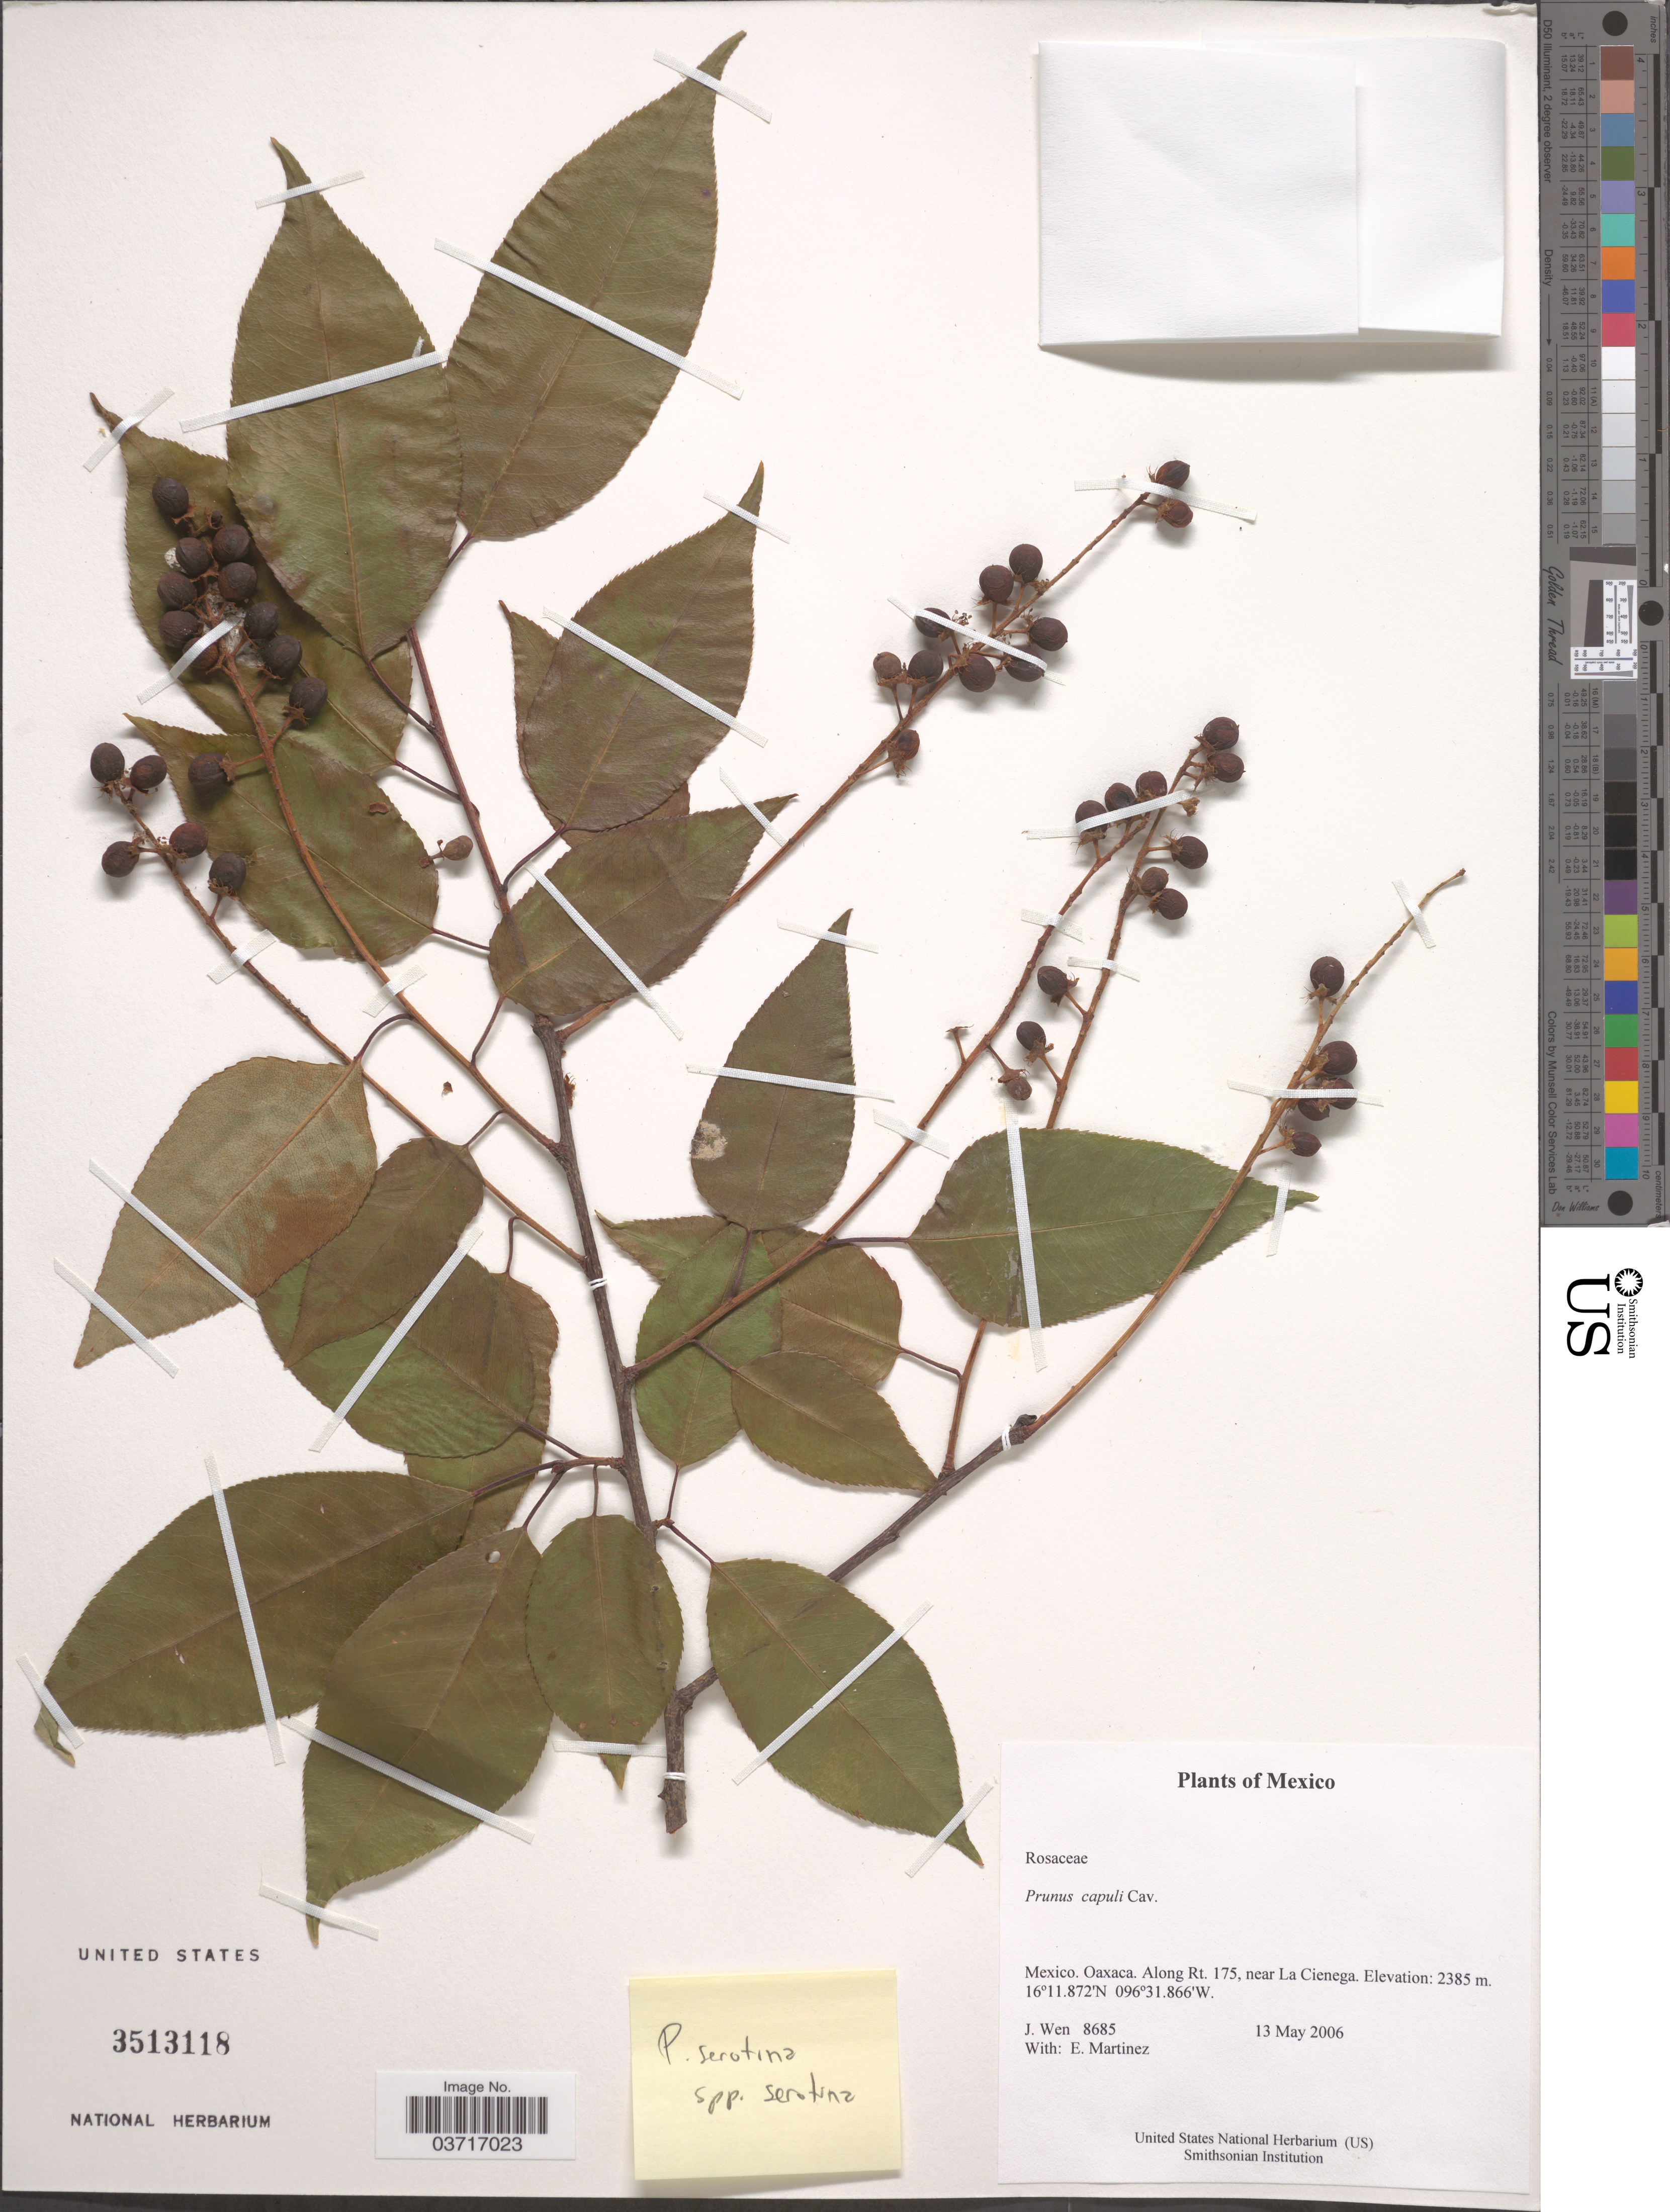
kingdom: Plantae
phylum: Tracheophyta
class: Magnoliopsida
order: Rosales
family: Rosaceae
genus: Prunus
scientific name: Prunus serotina var. serotina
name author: Ehrh.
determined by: Pérez, J. A.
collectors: J. Wen & E. Martínez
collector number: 8685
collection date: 2006-05-13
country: Mexico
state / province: Oaxaca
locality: Along Rt. 175, near la Cienega.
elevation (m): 2385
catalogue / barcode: US 3513118